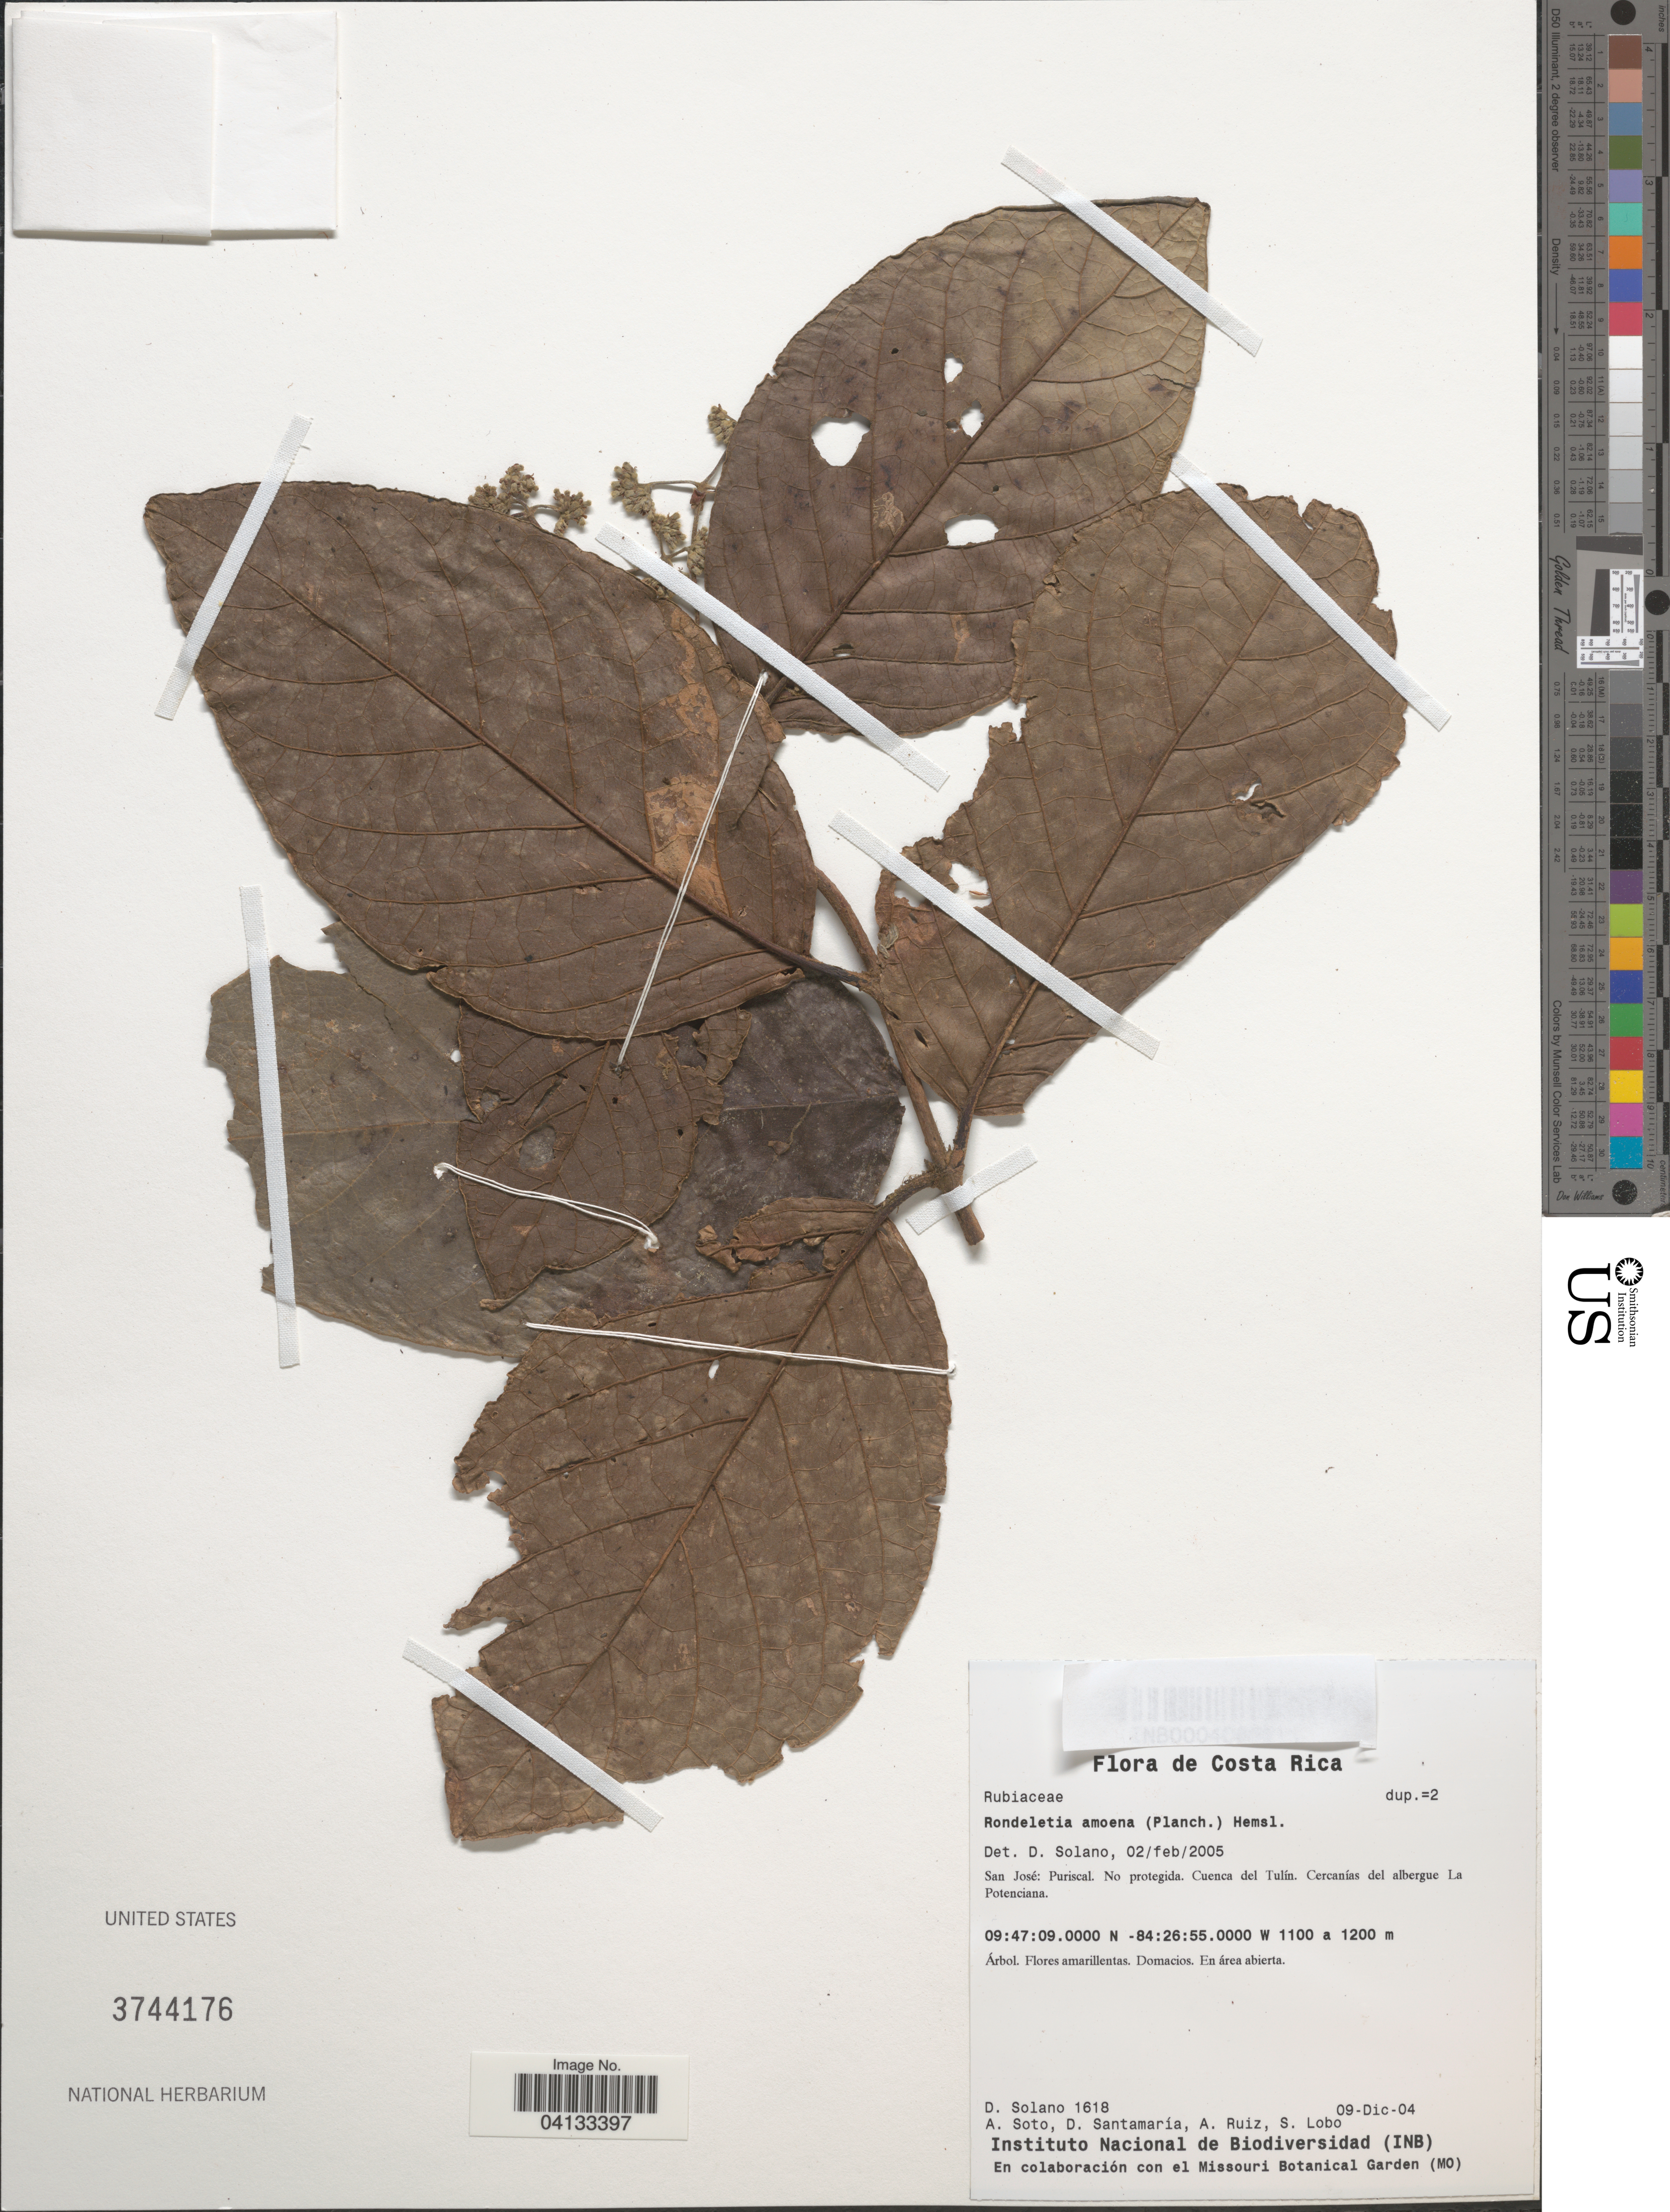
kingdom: Plantae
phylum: Tracheophyta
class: Magnoliopsida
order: Gentianales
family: Rubiaceae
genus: Rondeletia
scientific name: Rondeletia amoena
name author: (Planch.) Hemsl.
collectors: D. Solano, A. Soto, D. Santamaria, A. Ruiz & S. Lobo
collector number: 1618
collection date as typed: Transcribed d/m/y: 9/12/4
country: Costa Rica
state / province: San José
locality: Puriscal. No protegida. Cuenca del Tulín. Cercanías del albergue La Potenciana.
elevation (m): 1100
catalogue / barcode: US 3744176